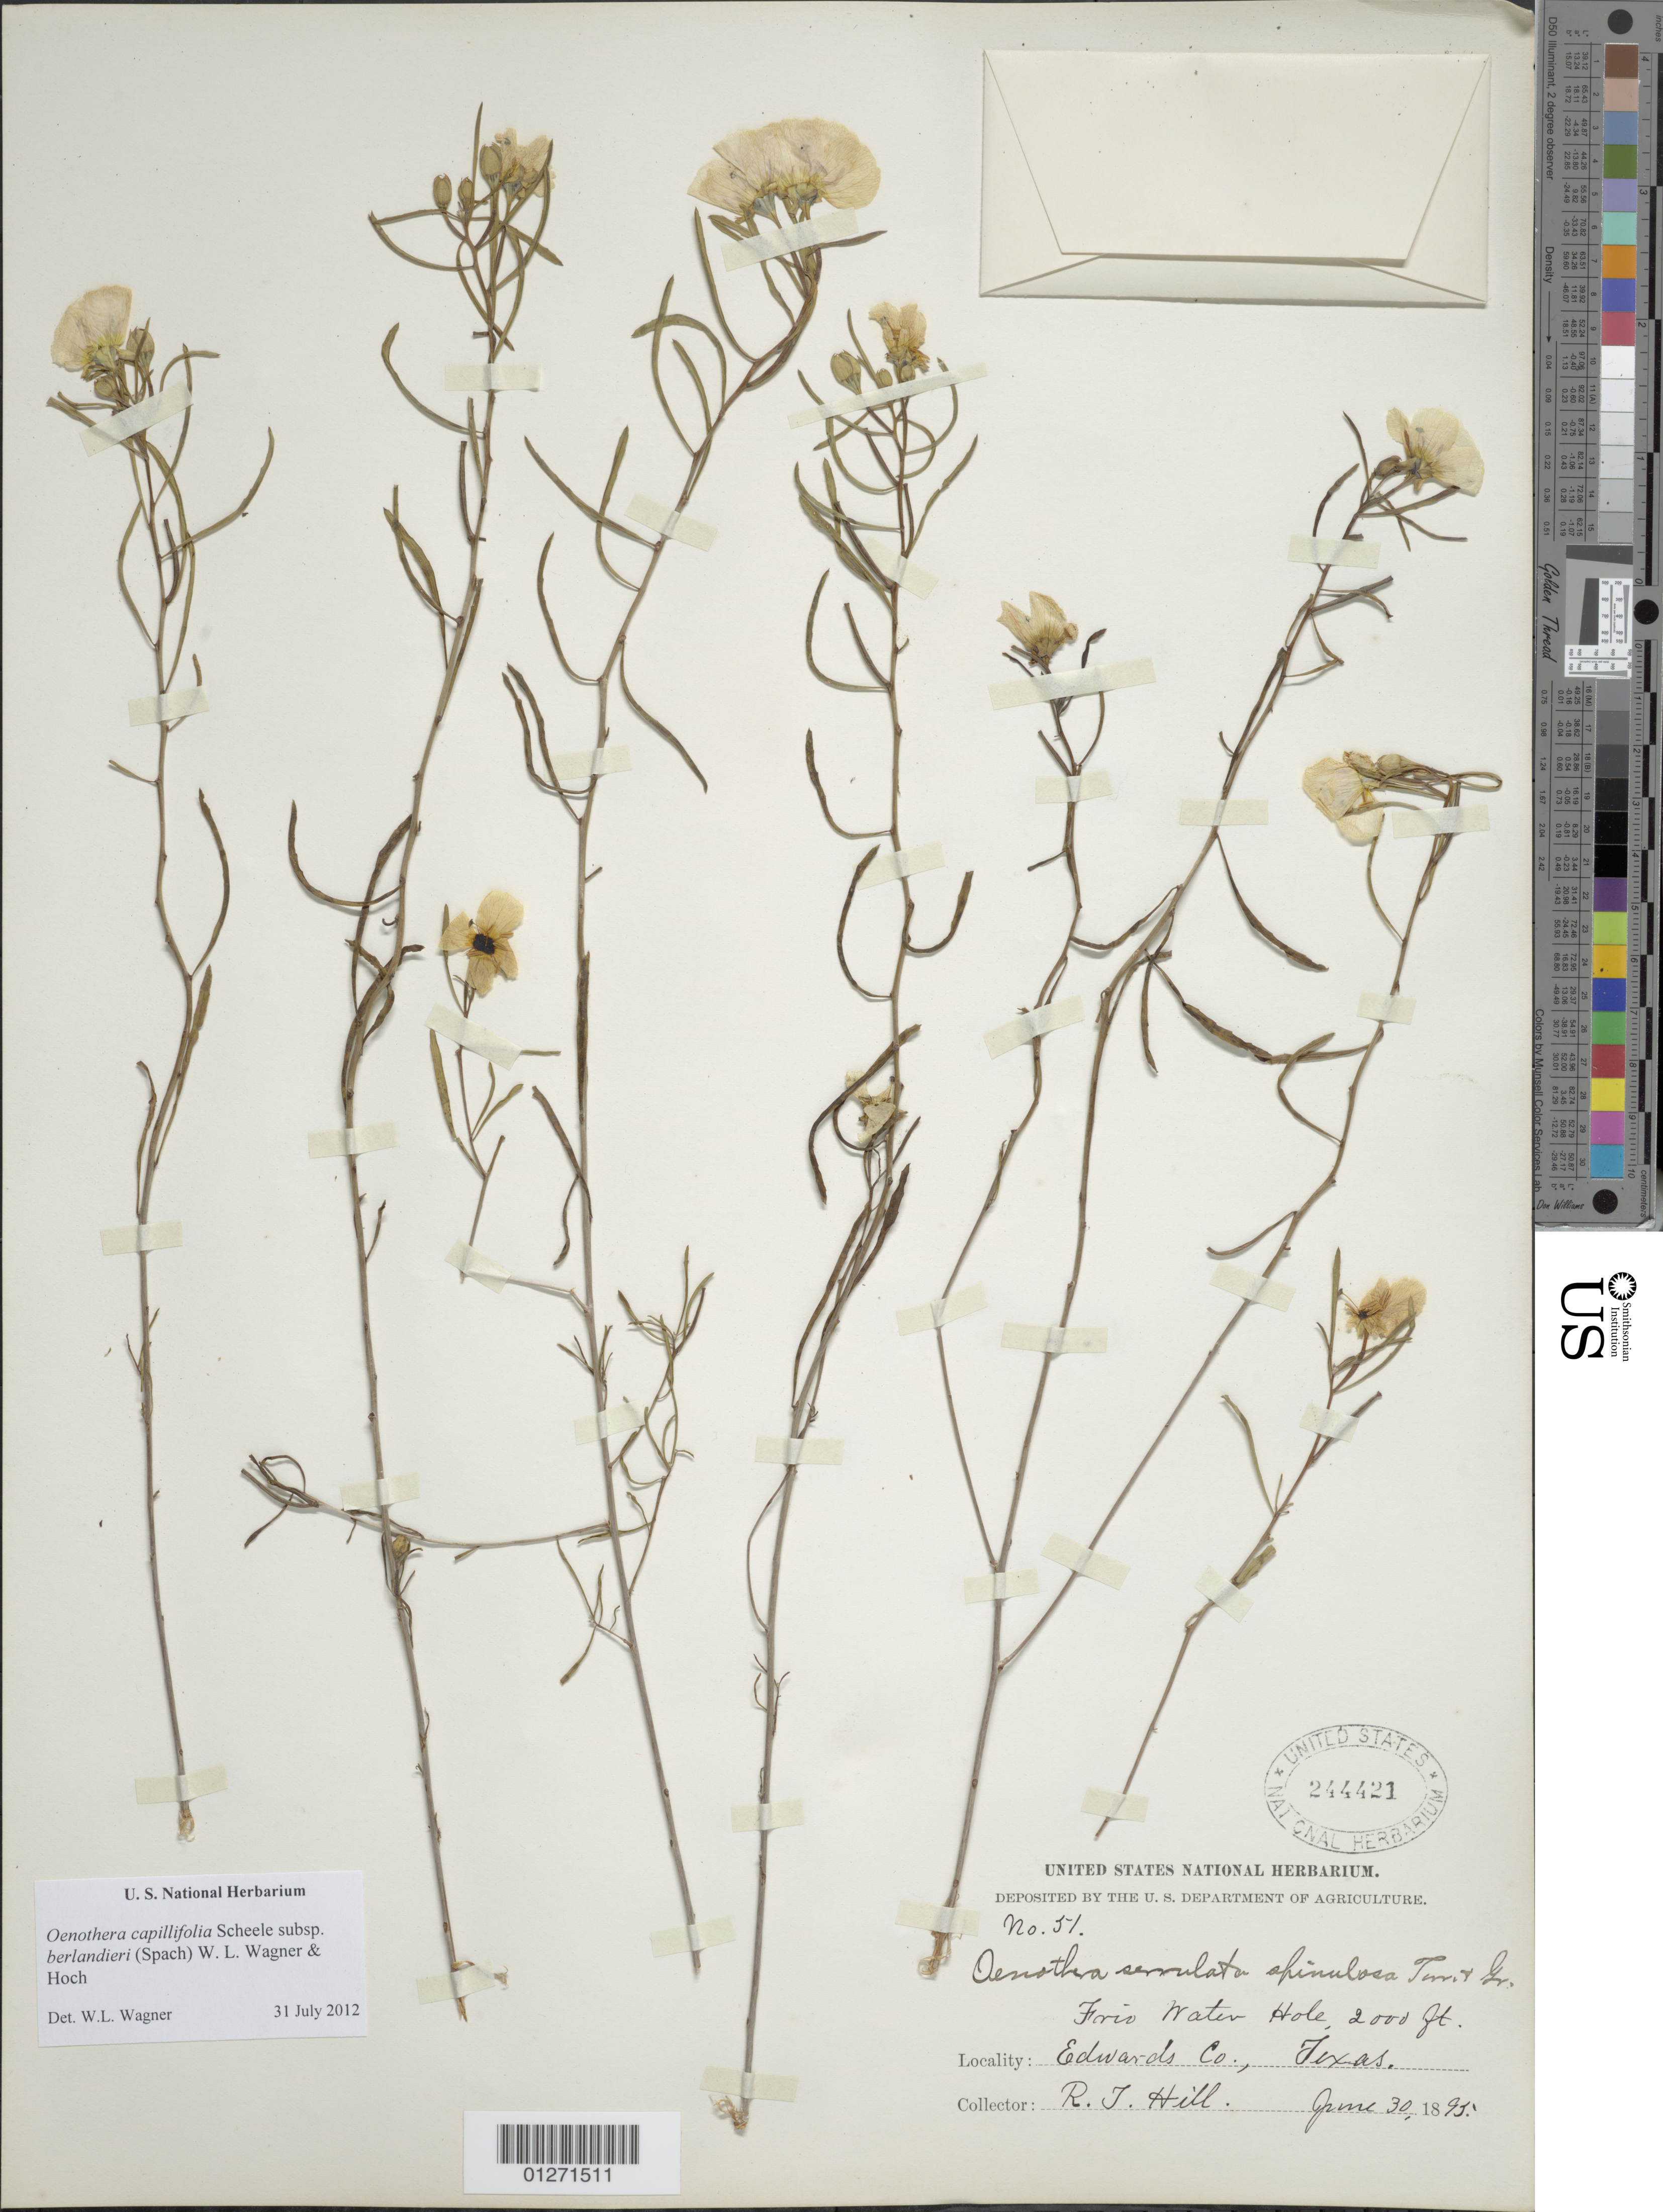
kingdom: Plantae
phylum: Tracheophyta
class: Magnoliopsida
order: Myrtales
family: Onagraceae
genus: Oenothera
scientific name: Oenothera capillifolia subsp. berlandieri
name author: (Spach) W.L. Wagner & Hoch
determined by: Wagner, W. L., (BOT), Smithsonian Institution - National Museum of Natural History (UNITED STATES)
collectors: R. Hill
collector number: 51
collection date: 1895-06-30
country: United States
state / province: Texas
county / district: Edwards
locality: Frio Water Hole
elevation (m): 610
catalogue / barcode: US 244421